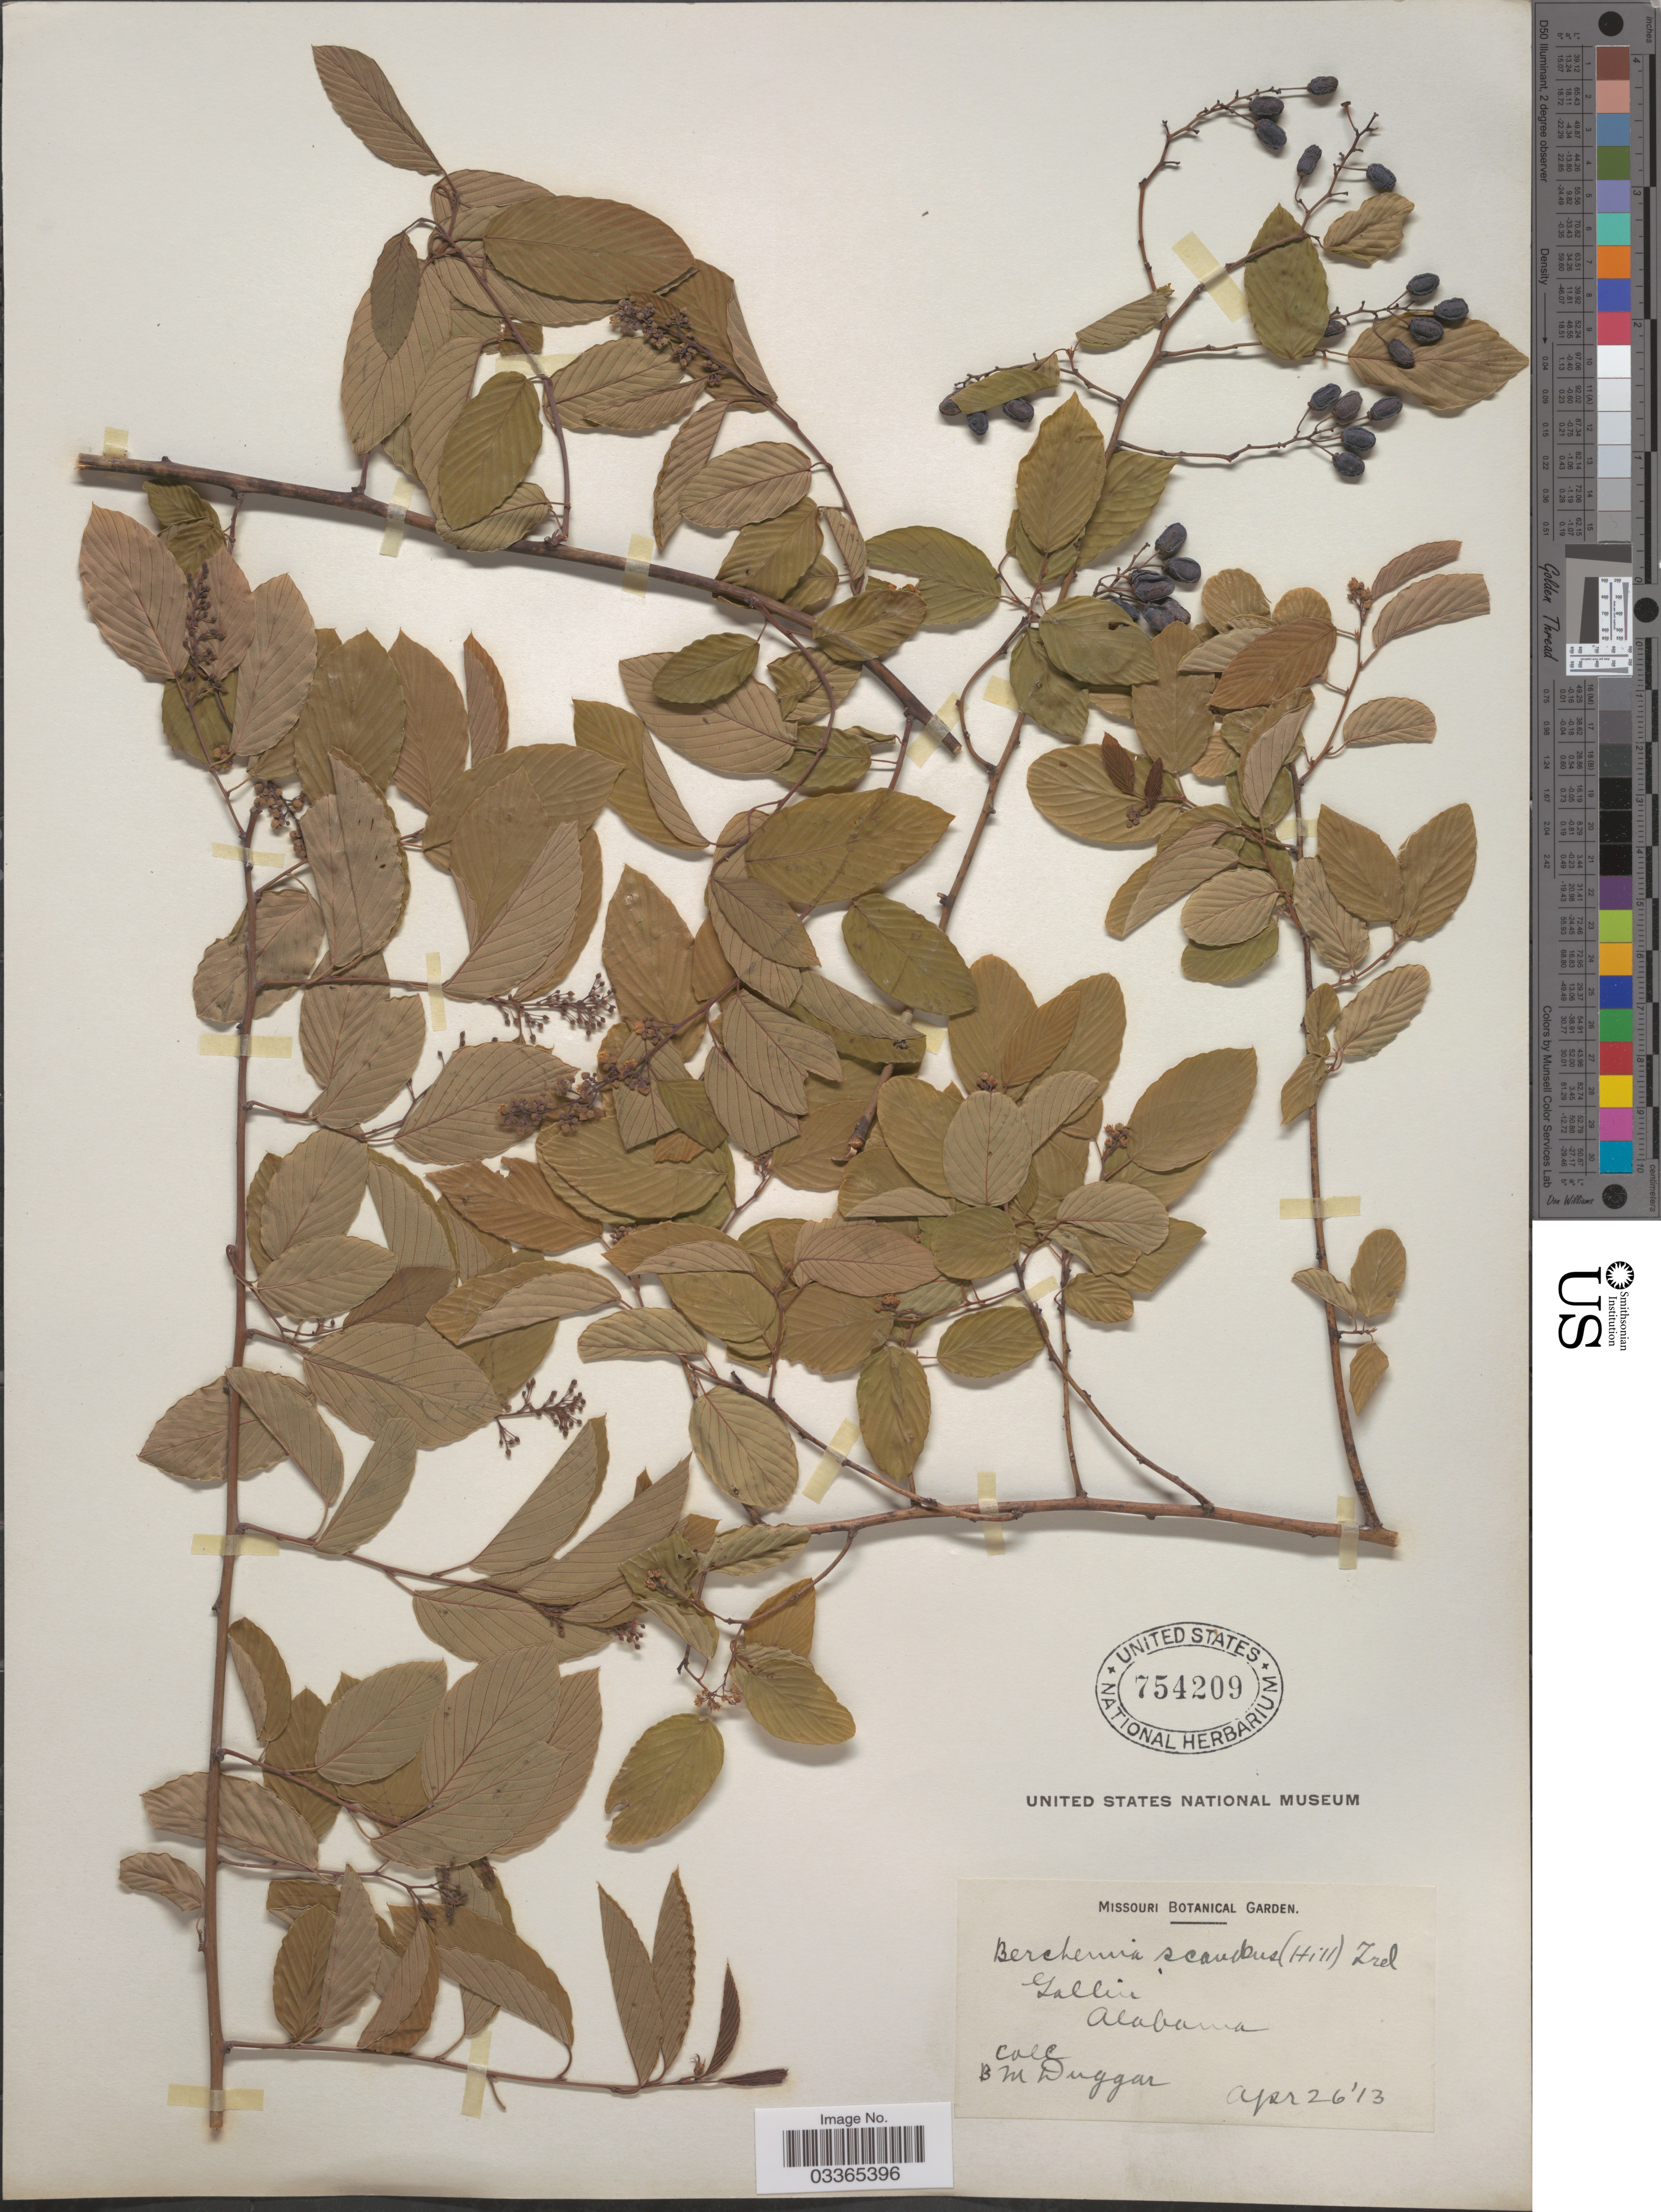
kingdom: Plantae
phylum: Tracheophyta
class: Magnoliopsida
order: Rosales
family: Rhamnaceae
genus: Berchemia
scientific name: Berchemia scandens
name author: (Hill) K. Koch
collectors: B. Duggar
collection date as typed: Transcribed d/m/y: 26/4/13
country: United States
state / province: Alabama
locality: Gallin.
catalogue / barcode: US 754209